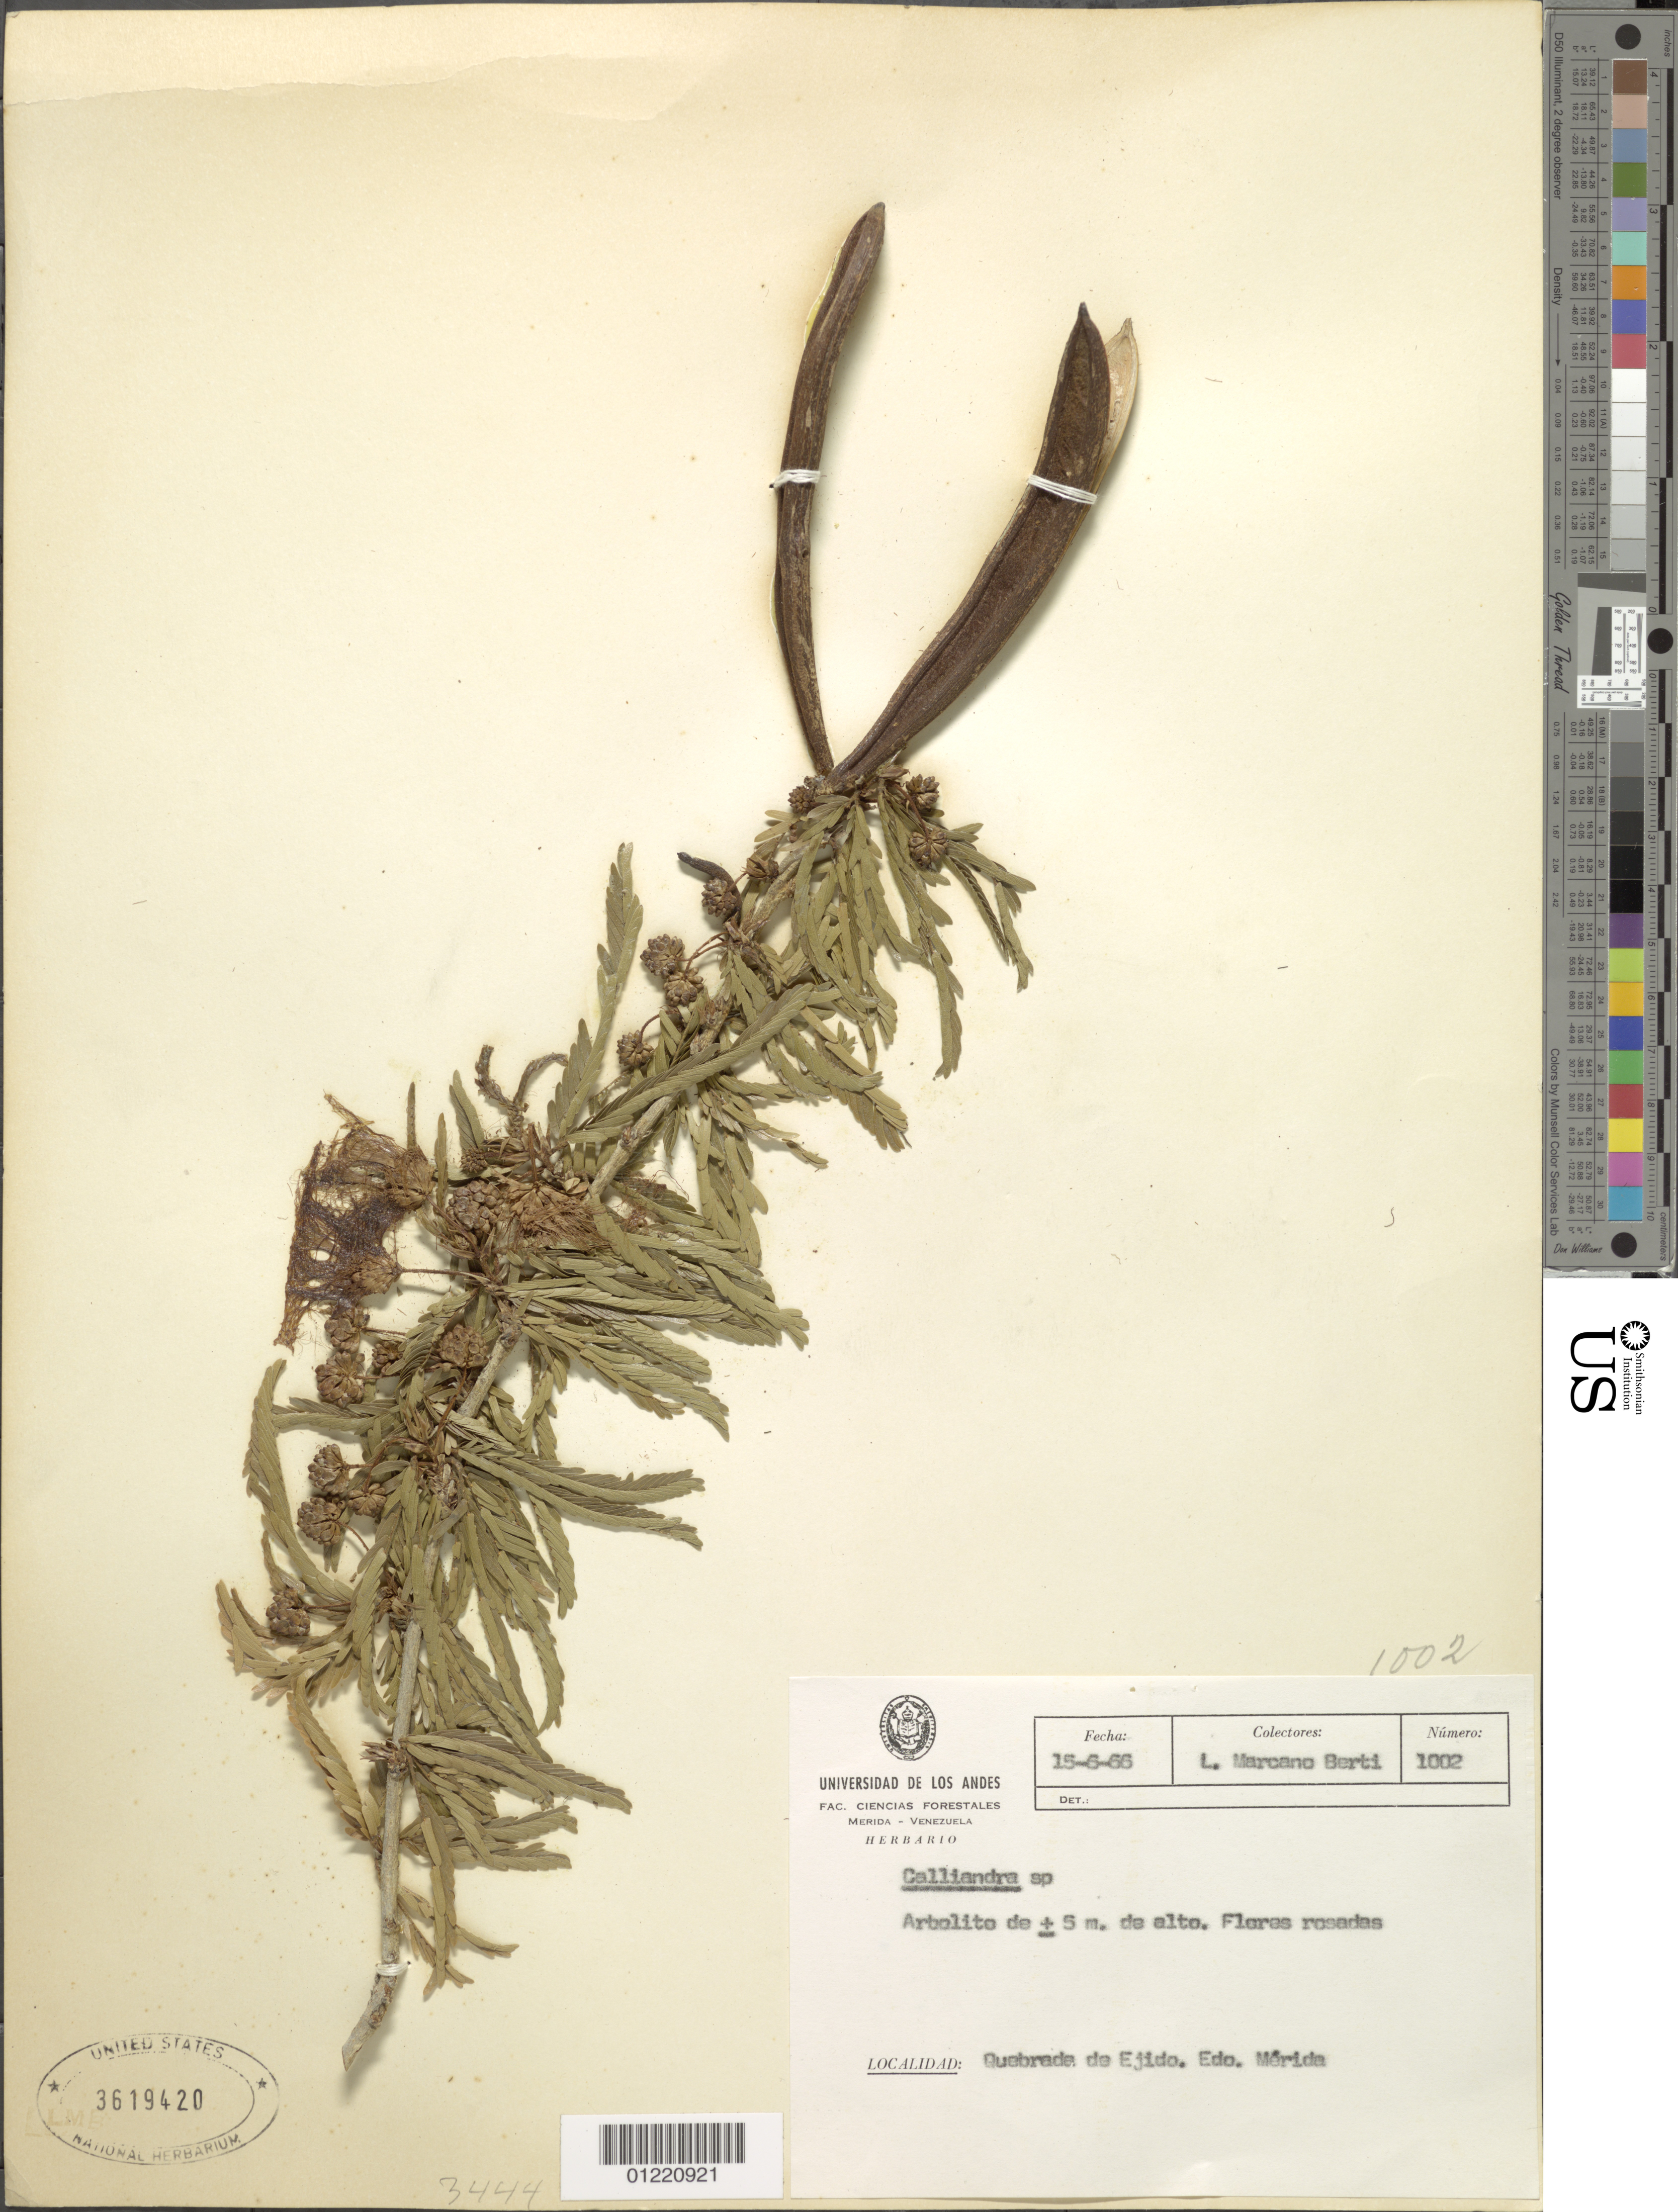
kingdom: Plantae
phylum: Tracheophyta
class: Magnoliopsida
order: Fabales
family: Fabaceae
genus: Calliandra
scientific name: Calliandra sp.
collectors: L. Marcano-Berti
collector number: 1002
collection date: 1966-06-15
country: Venezuela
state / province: Mérida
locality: Quebrada de Ejido. Edo.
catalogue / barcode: US 3619420